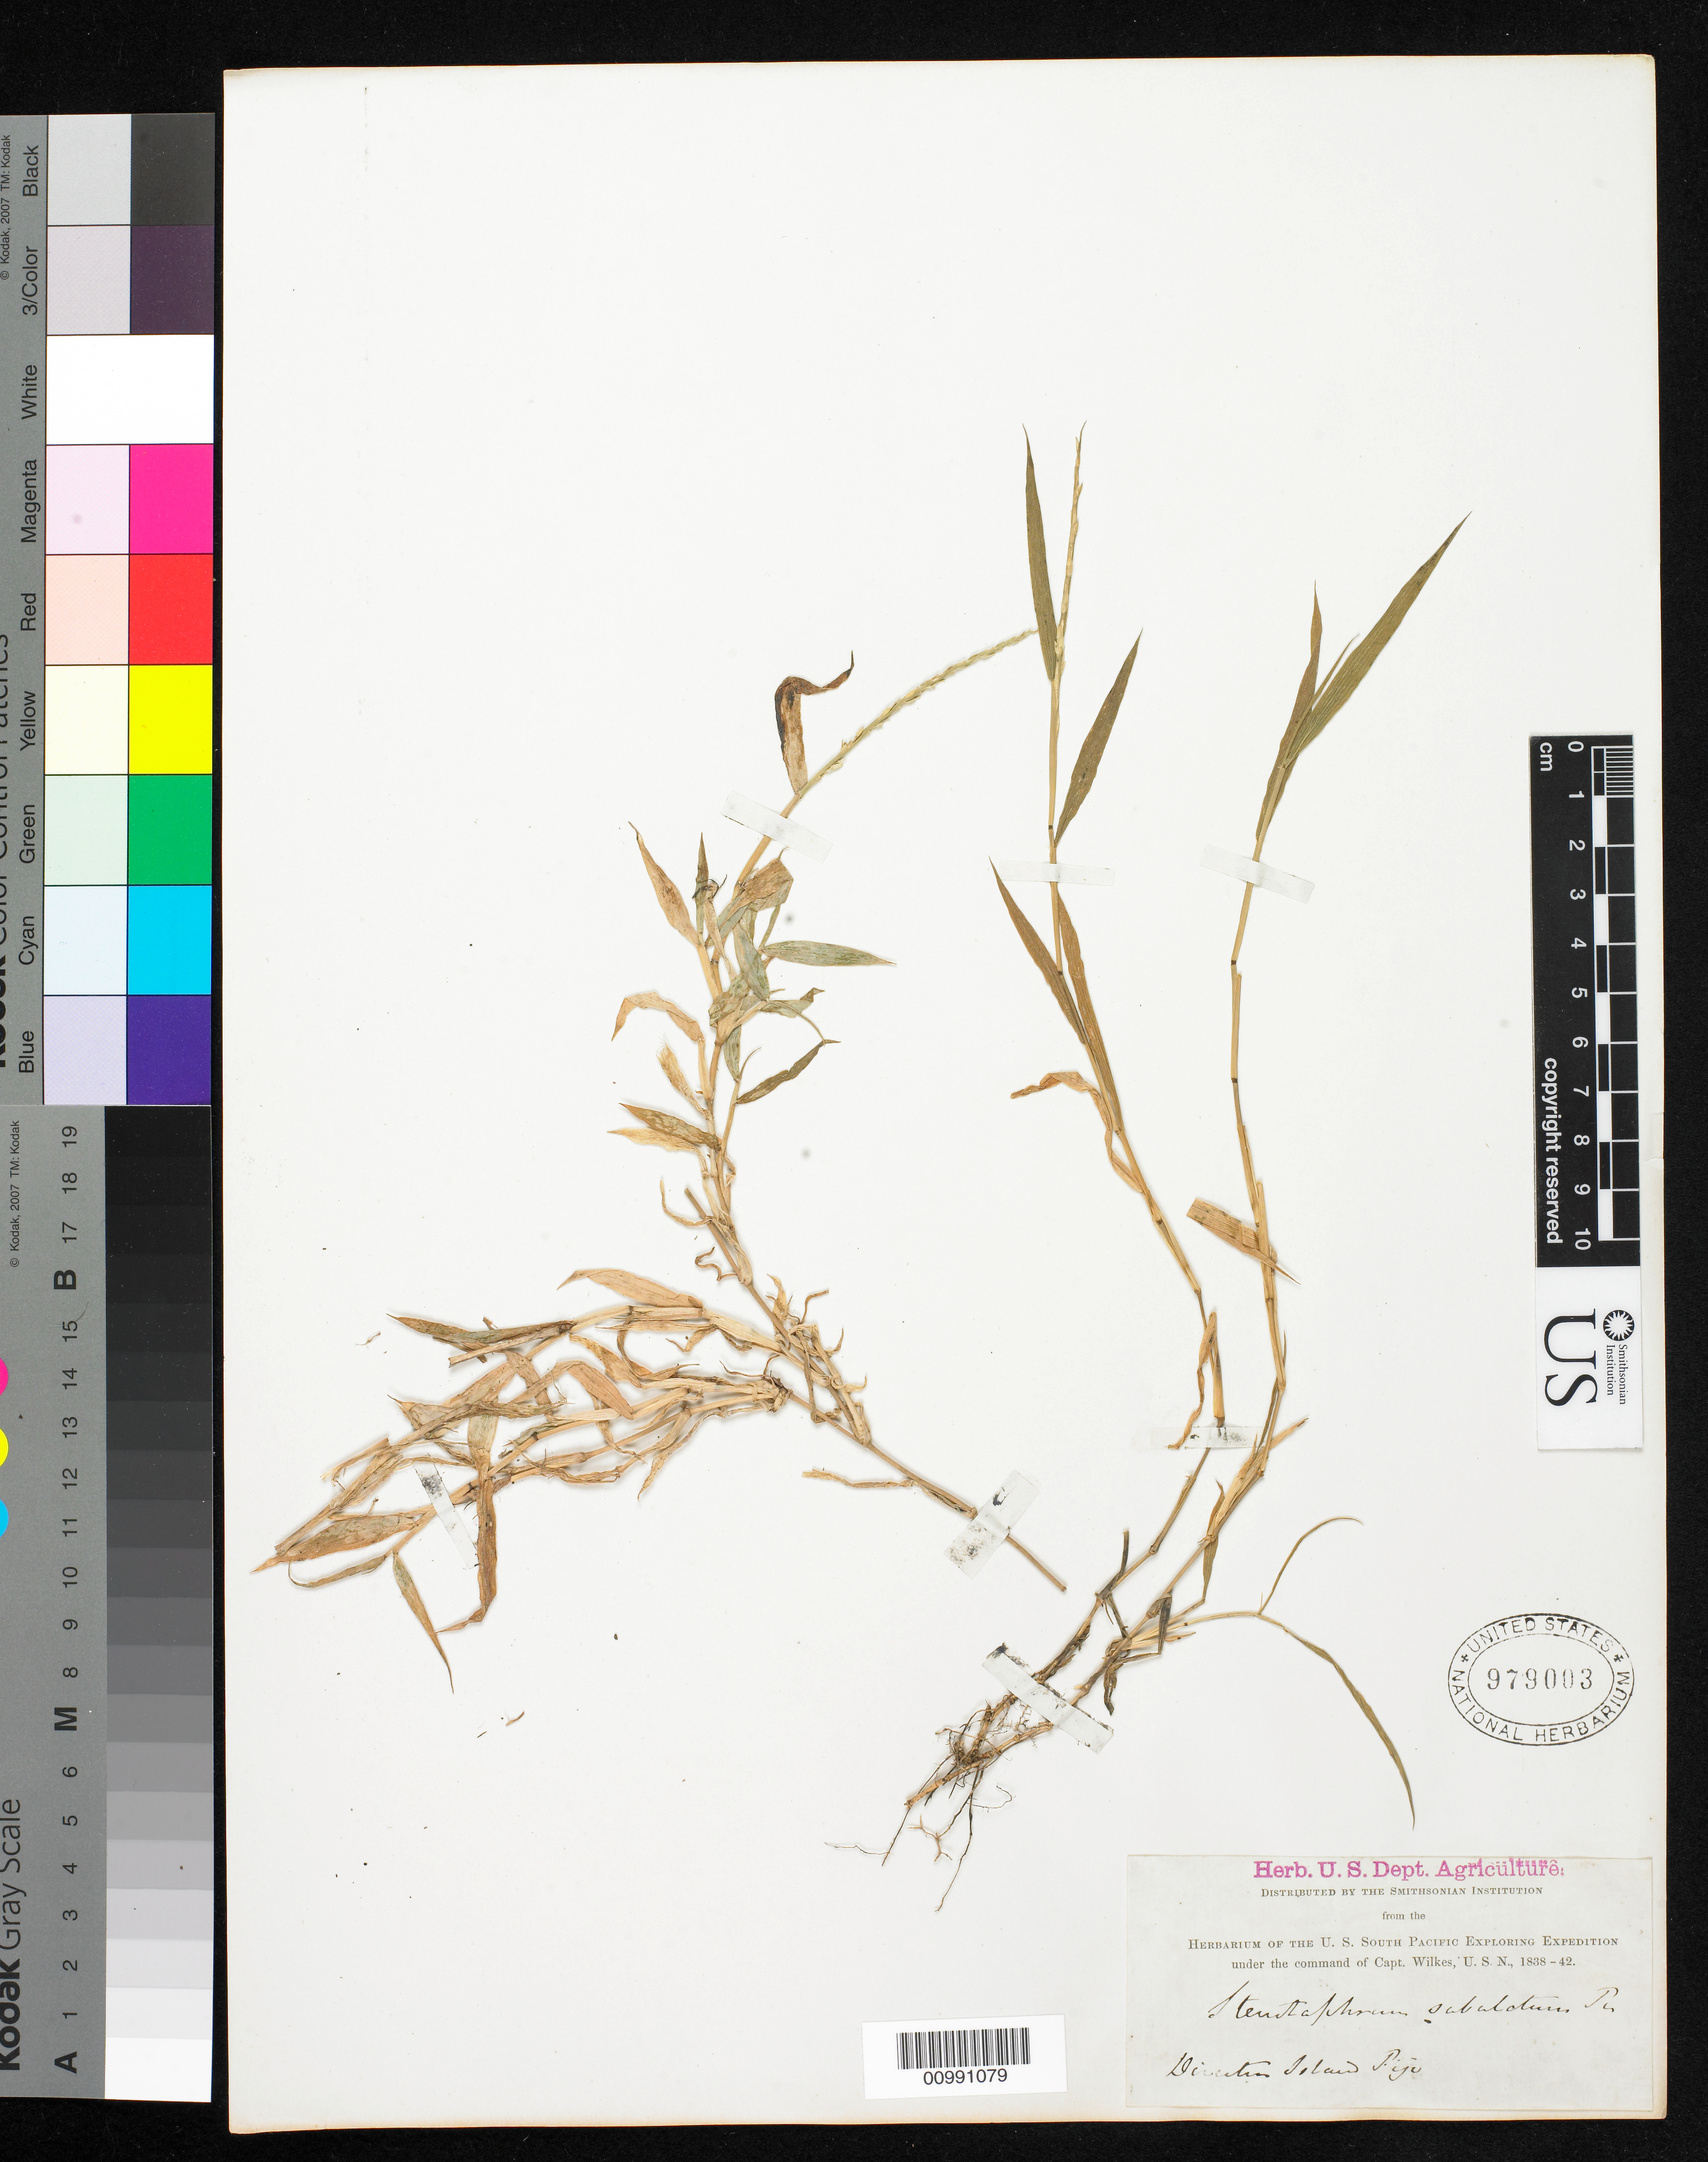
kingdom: Plantae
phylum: Tracheophyta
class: Liliopsida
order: Poales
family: Poaceae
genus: Stenotaphrum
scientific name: Stenotaphrum micranthum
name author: (Desv.) C.E. Hubb.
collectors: Wilkes Explor. Exped.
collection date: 1838/1842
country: Fiji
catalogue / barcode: US 979003